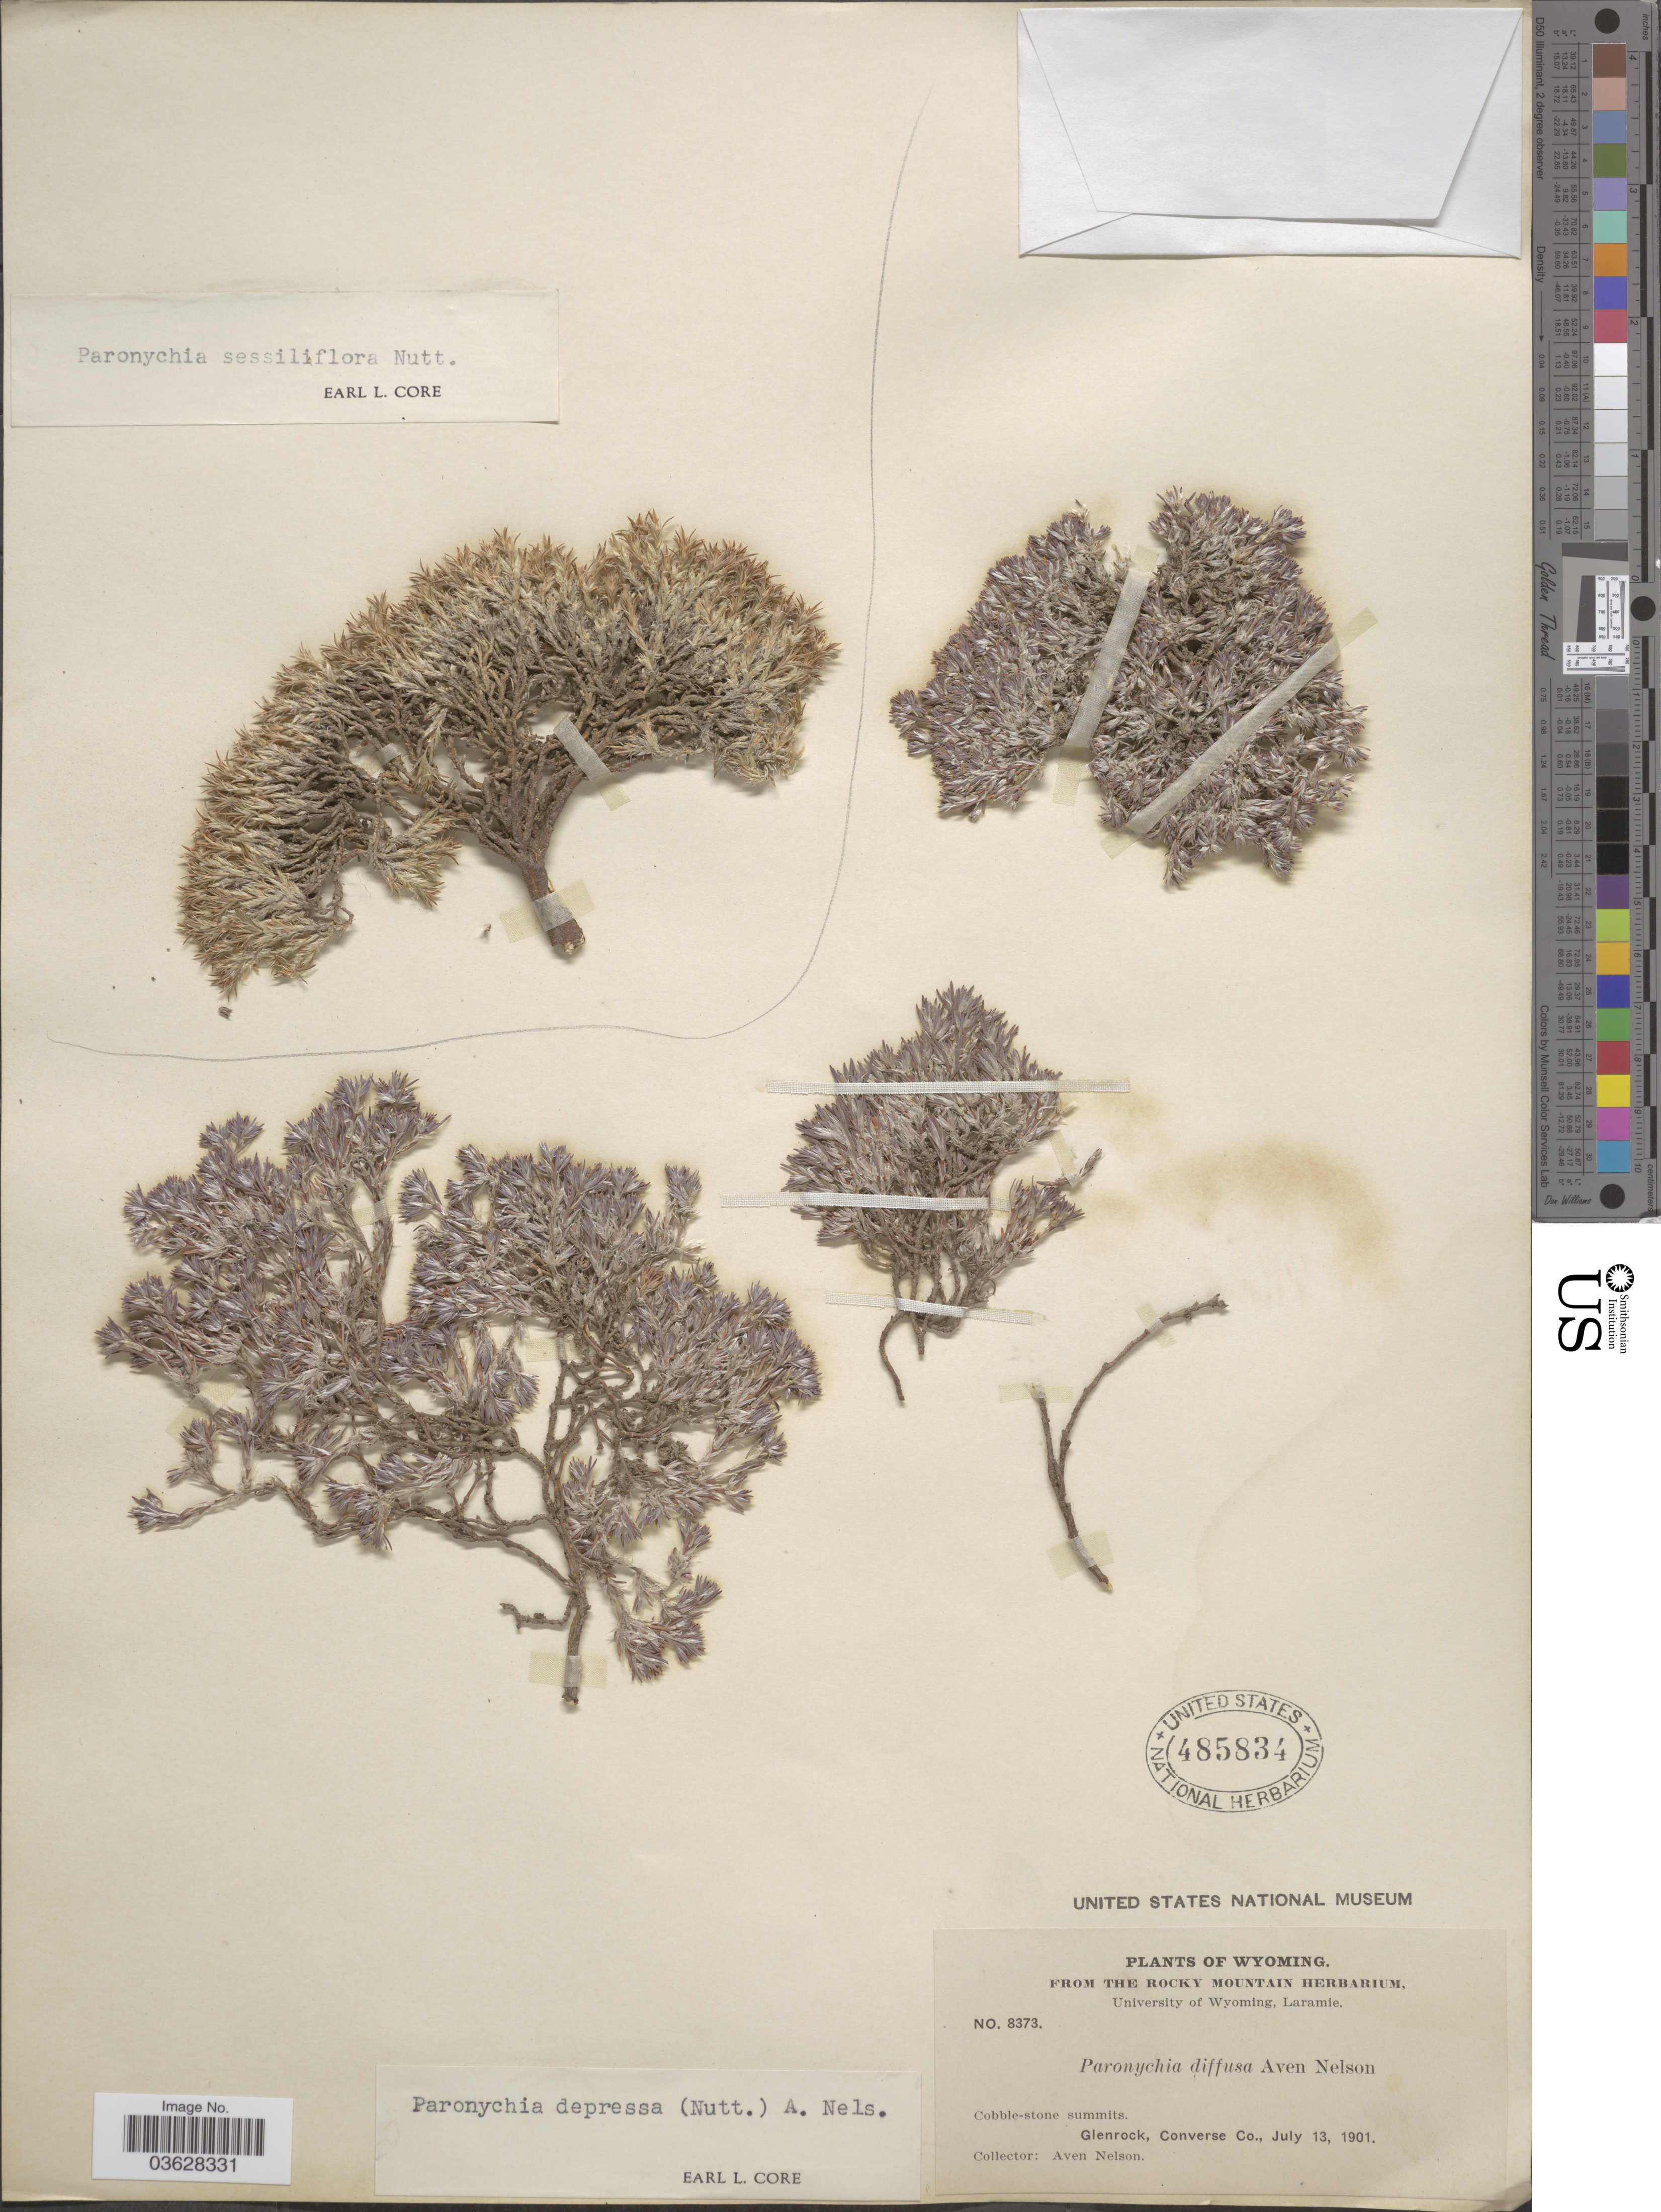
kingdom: Plantae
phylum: Tracheophyta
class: Magnoliopsida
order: Caryophyllales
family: Caryophyllaceae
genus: Paronychia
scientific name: Paronychia depressa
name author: (Torr. & A. Gray) Nutt. ex A. Nelson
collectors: A. Nelson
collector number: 8373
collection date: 1901-07-13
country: United States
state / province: Wyoming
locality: Glenrock, Converse Co.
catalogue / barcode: US 485834